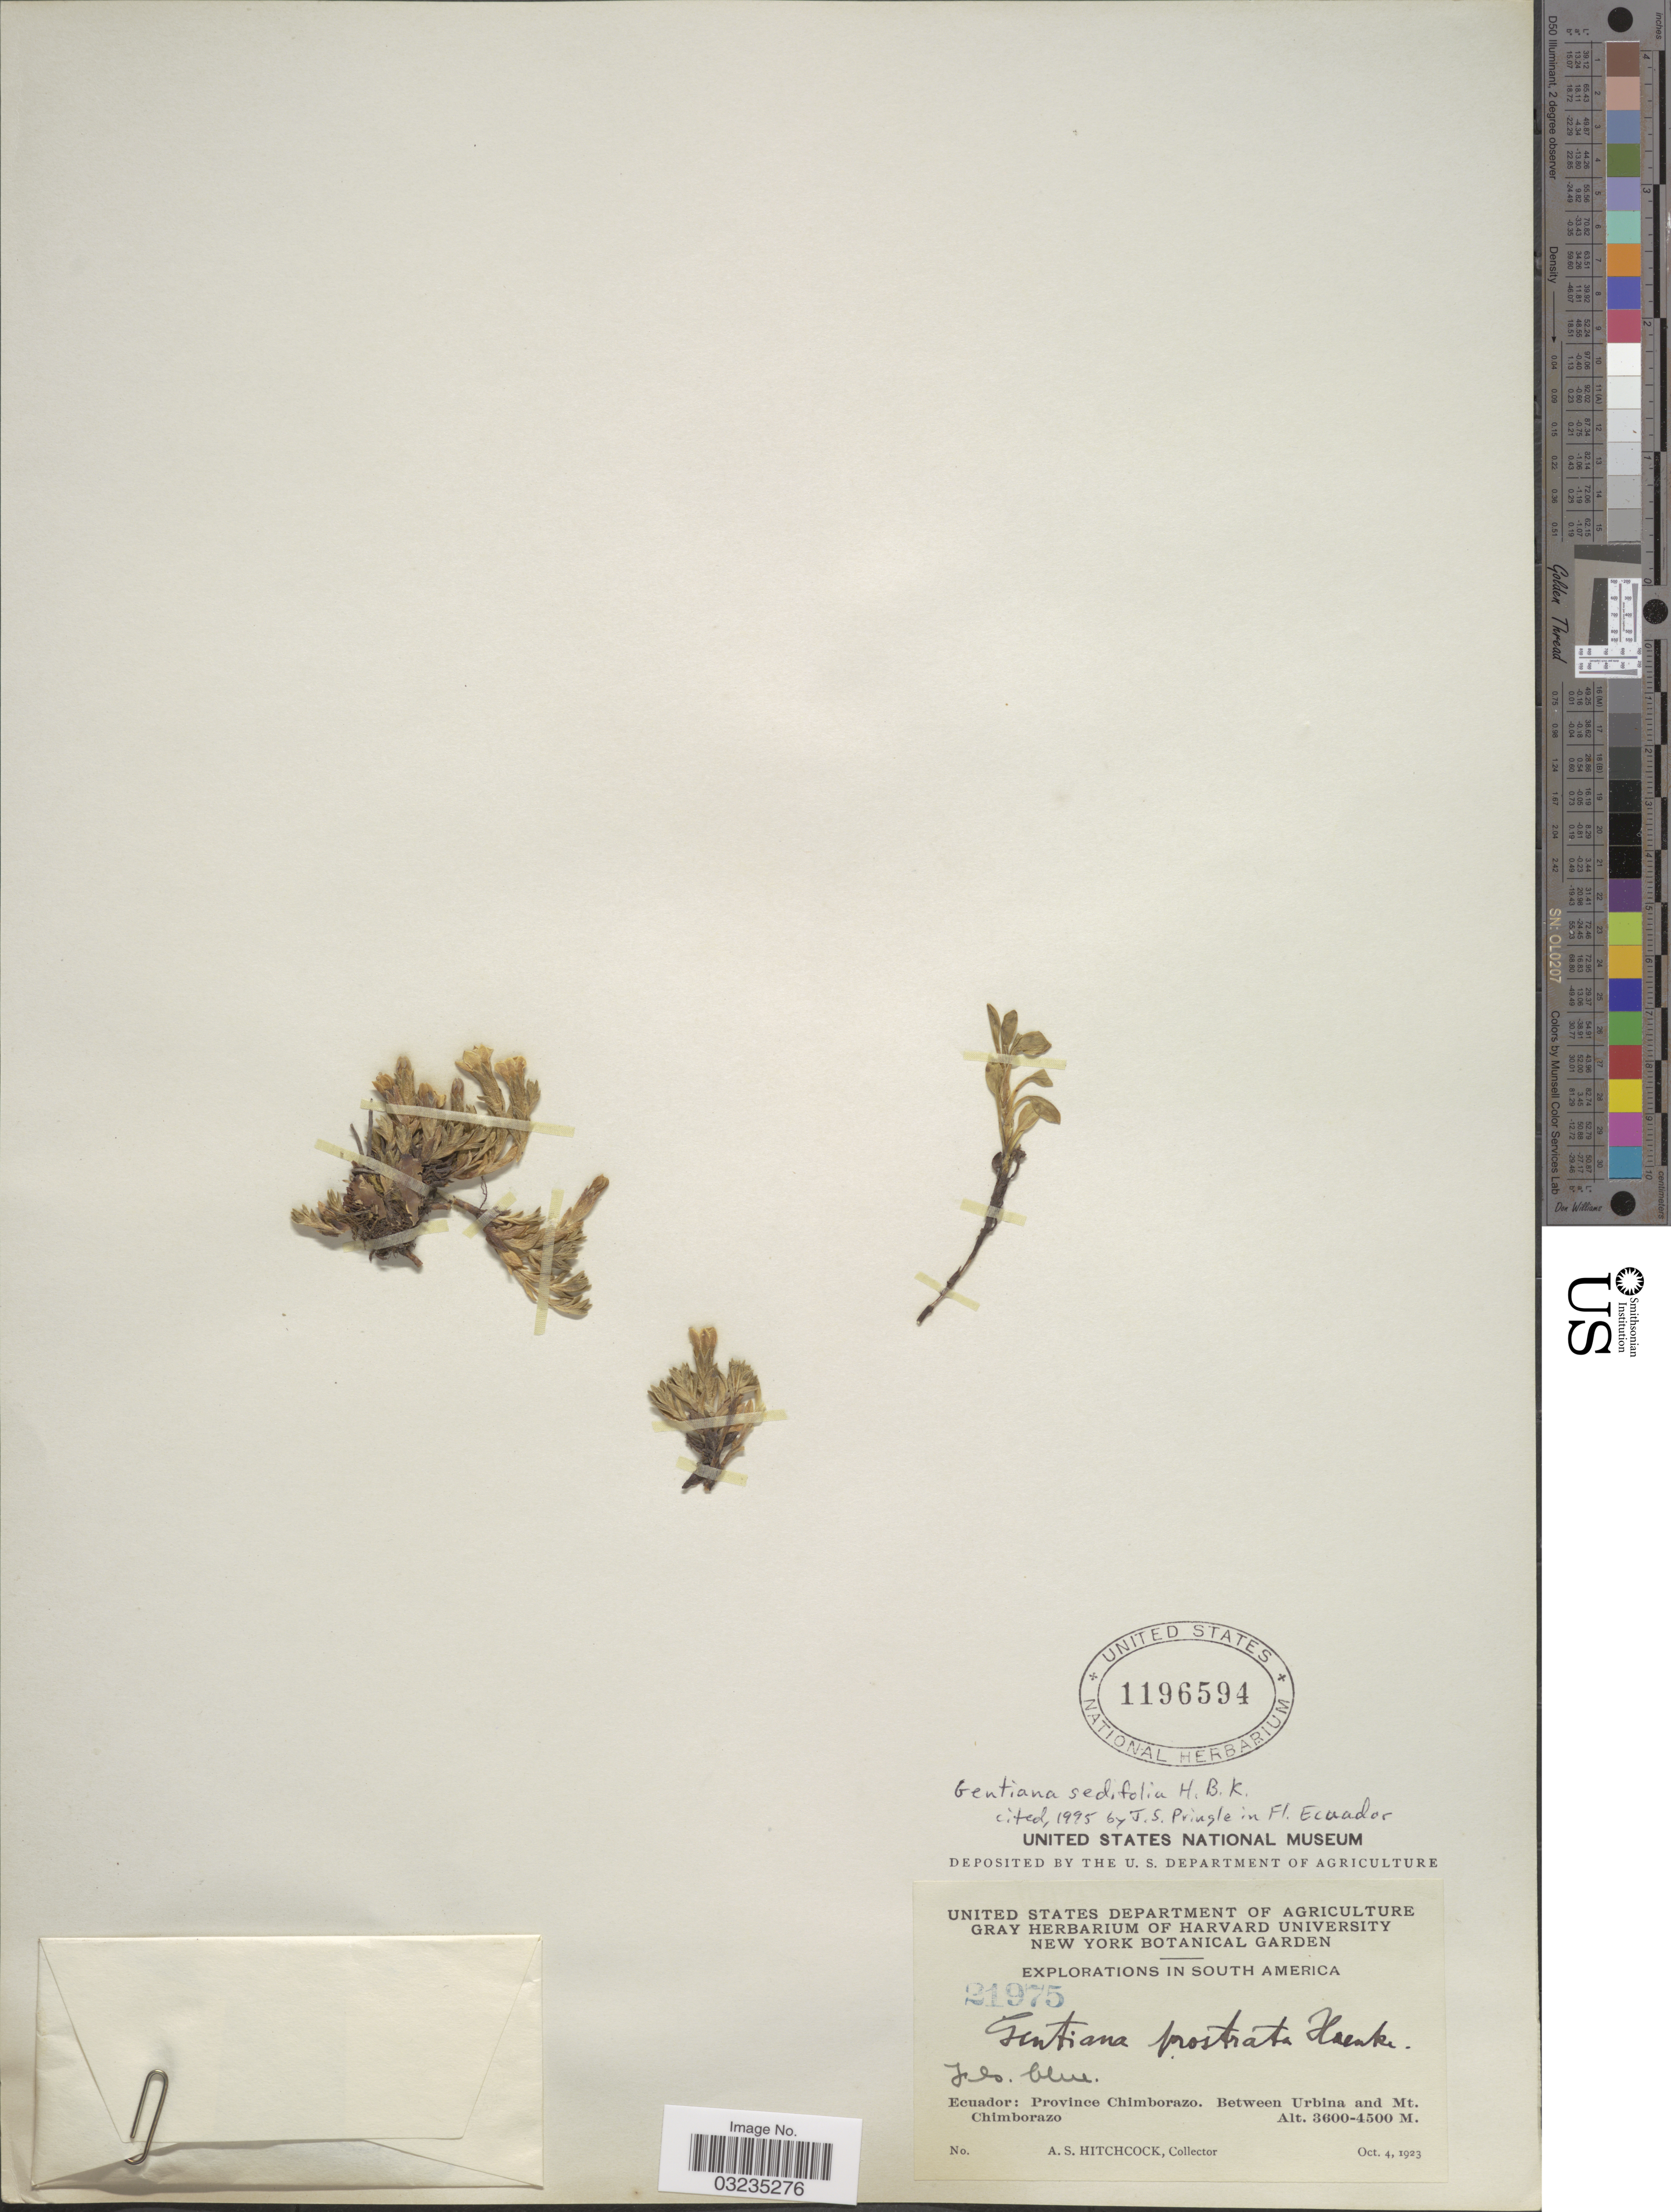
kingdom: Plantae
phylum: Tracheophyta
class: Magnoliopsida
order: Gentianales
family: Gentianaceae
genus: Gentiana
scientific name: Gentiana sedifolia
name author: Kunth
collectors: A. S. Hitchcock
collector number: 21975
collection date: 1923-10-04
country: Ecuador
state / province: Chimborazo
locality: Between Urbina and Mt. Chimborazo.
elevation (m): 3600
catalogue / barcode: US 1196594